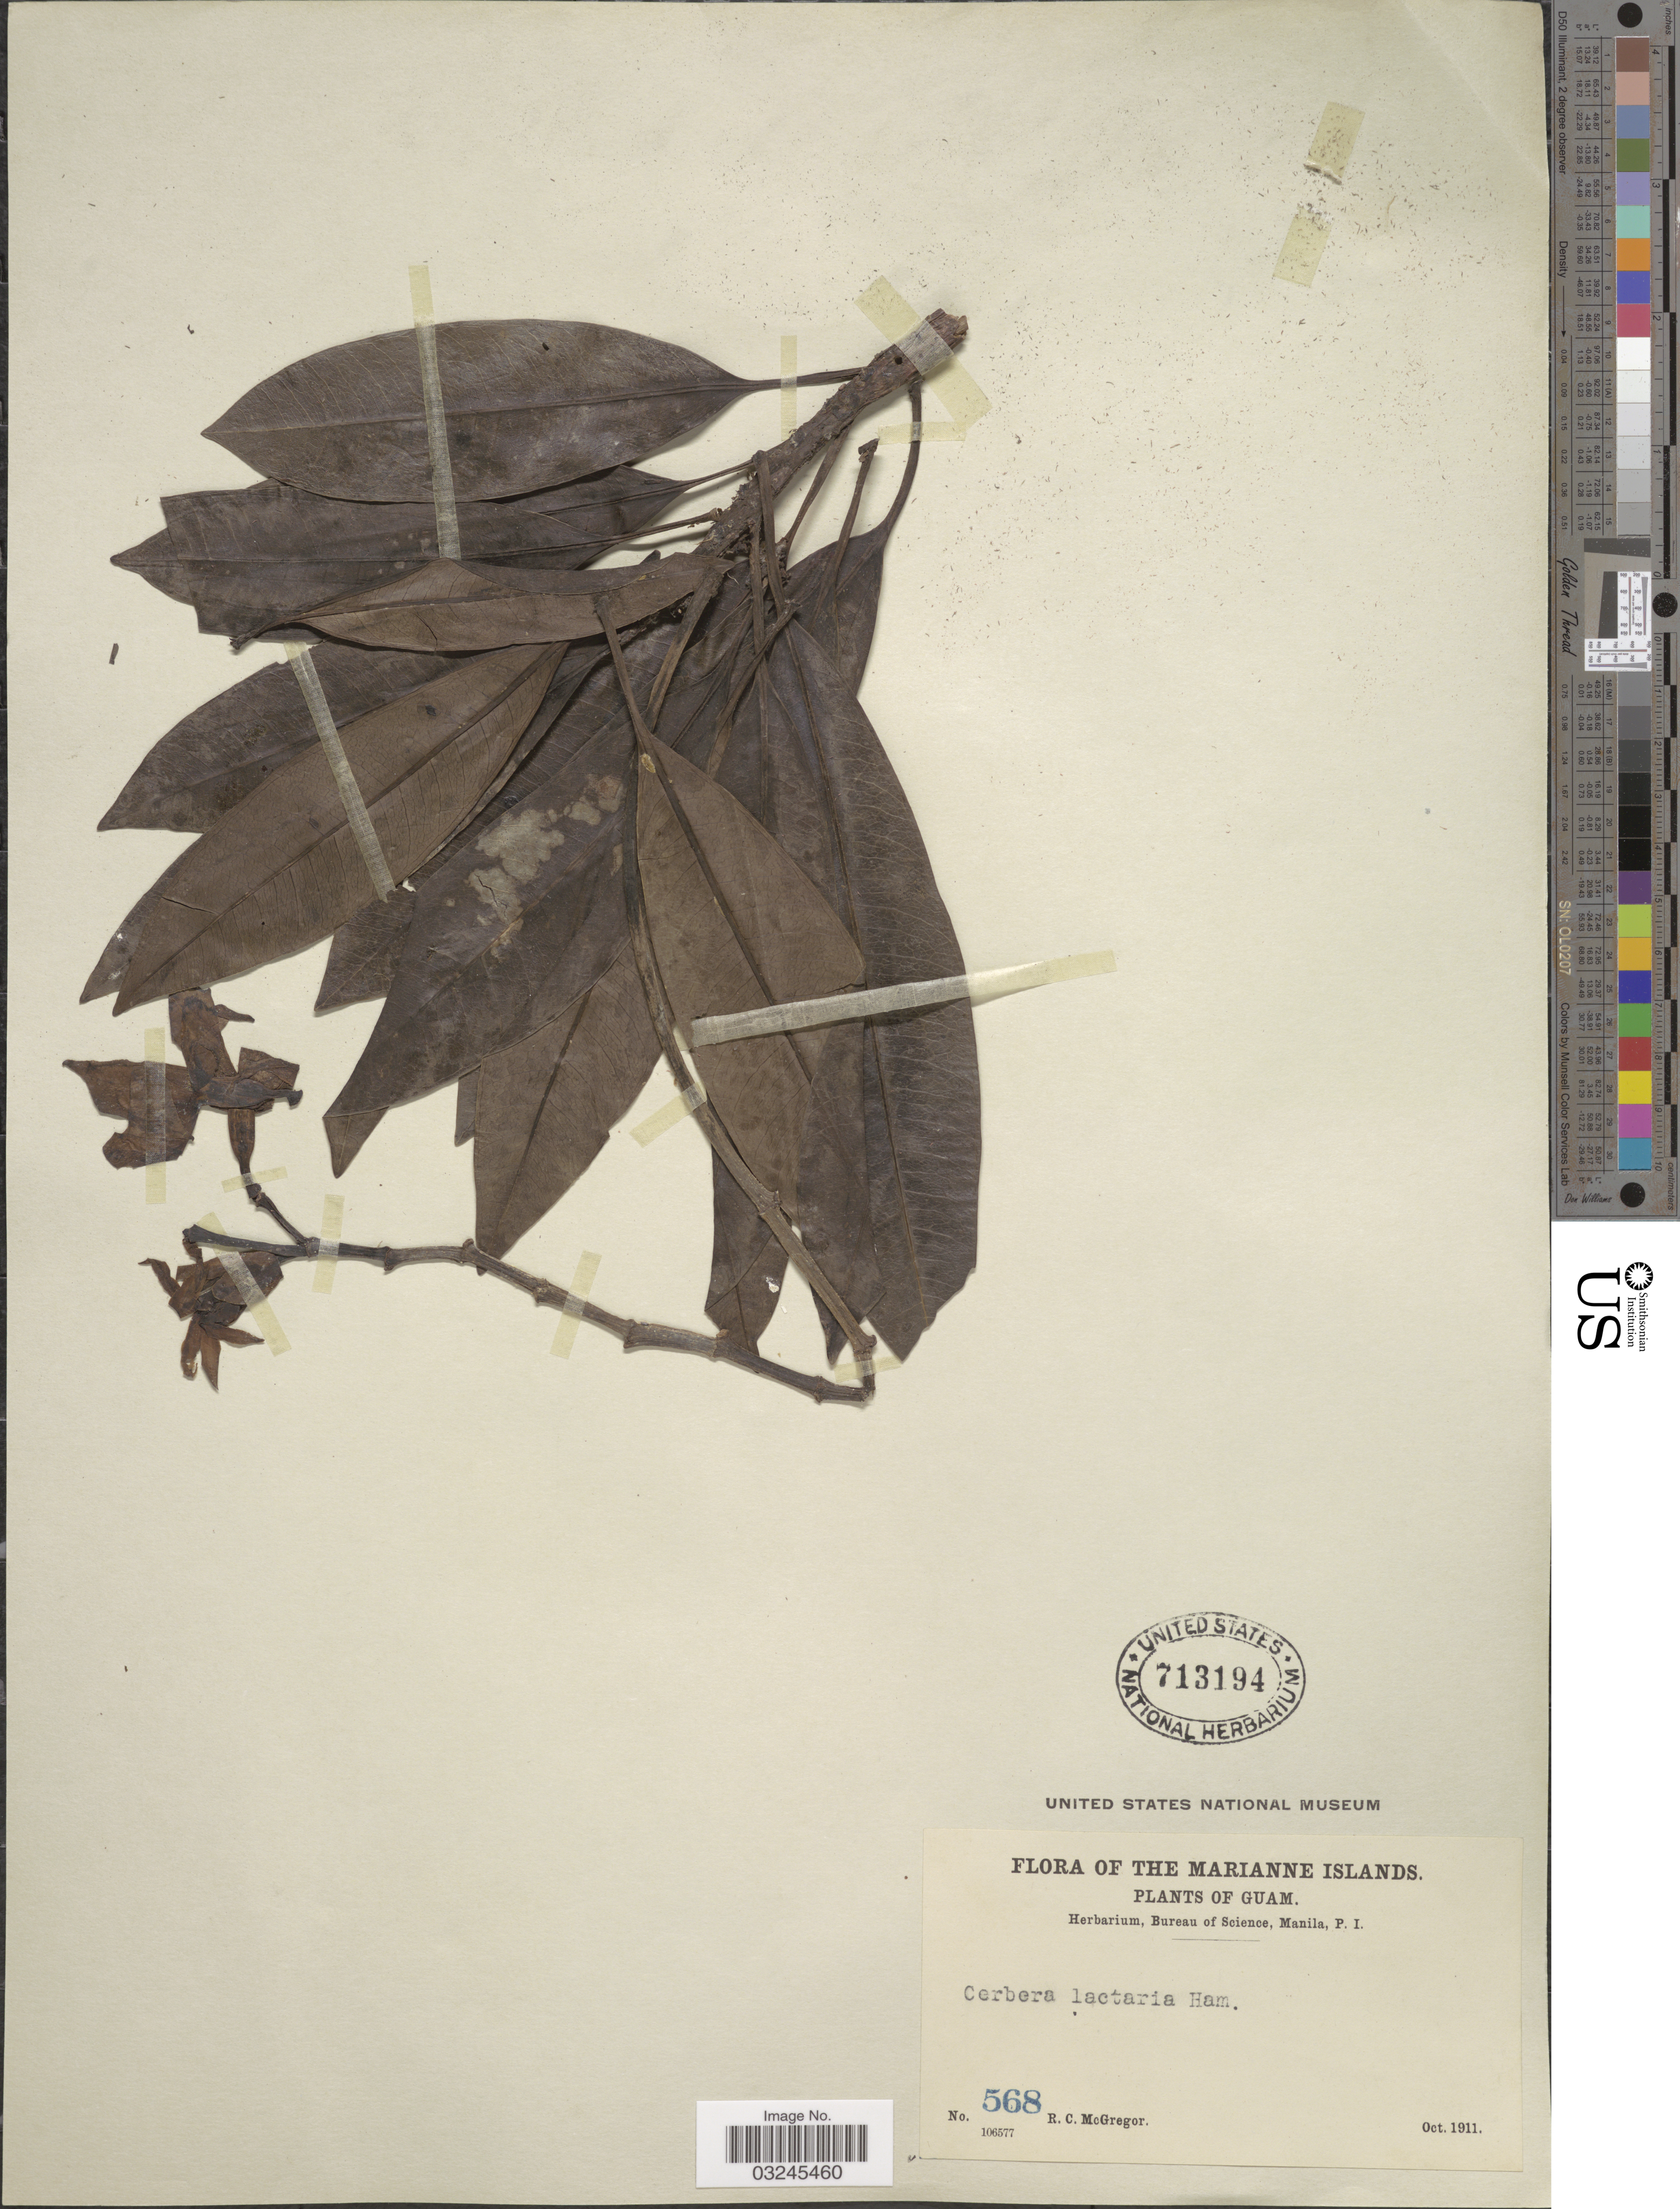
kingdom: Plantae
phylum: Tracheophyta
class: Magnoliopsida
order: Gentianales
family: Apocynaceae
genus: Cerbera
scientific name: Cerbera odollam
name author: Gaertn.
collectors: R. C. McGregor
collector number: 568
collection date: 1911-10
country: Guam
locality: The Marianne Islands.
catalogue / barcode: US 713194